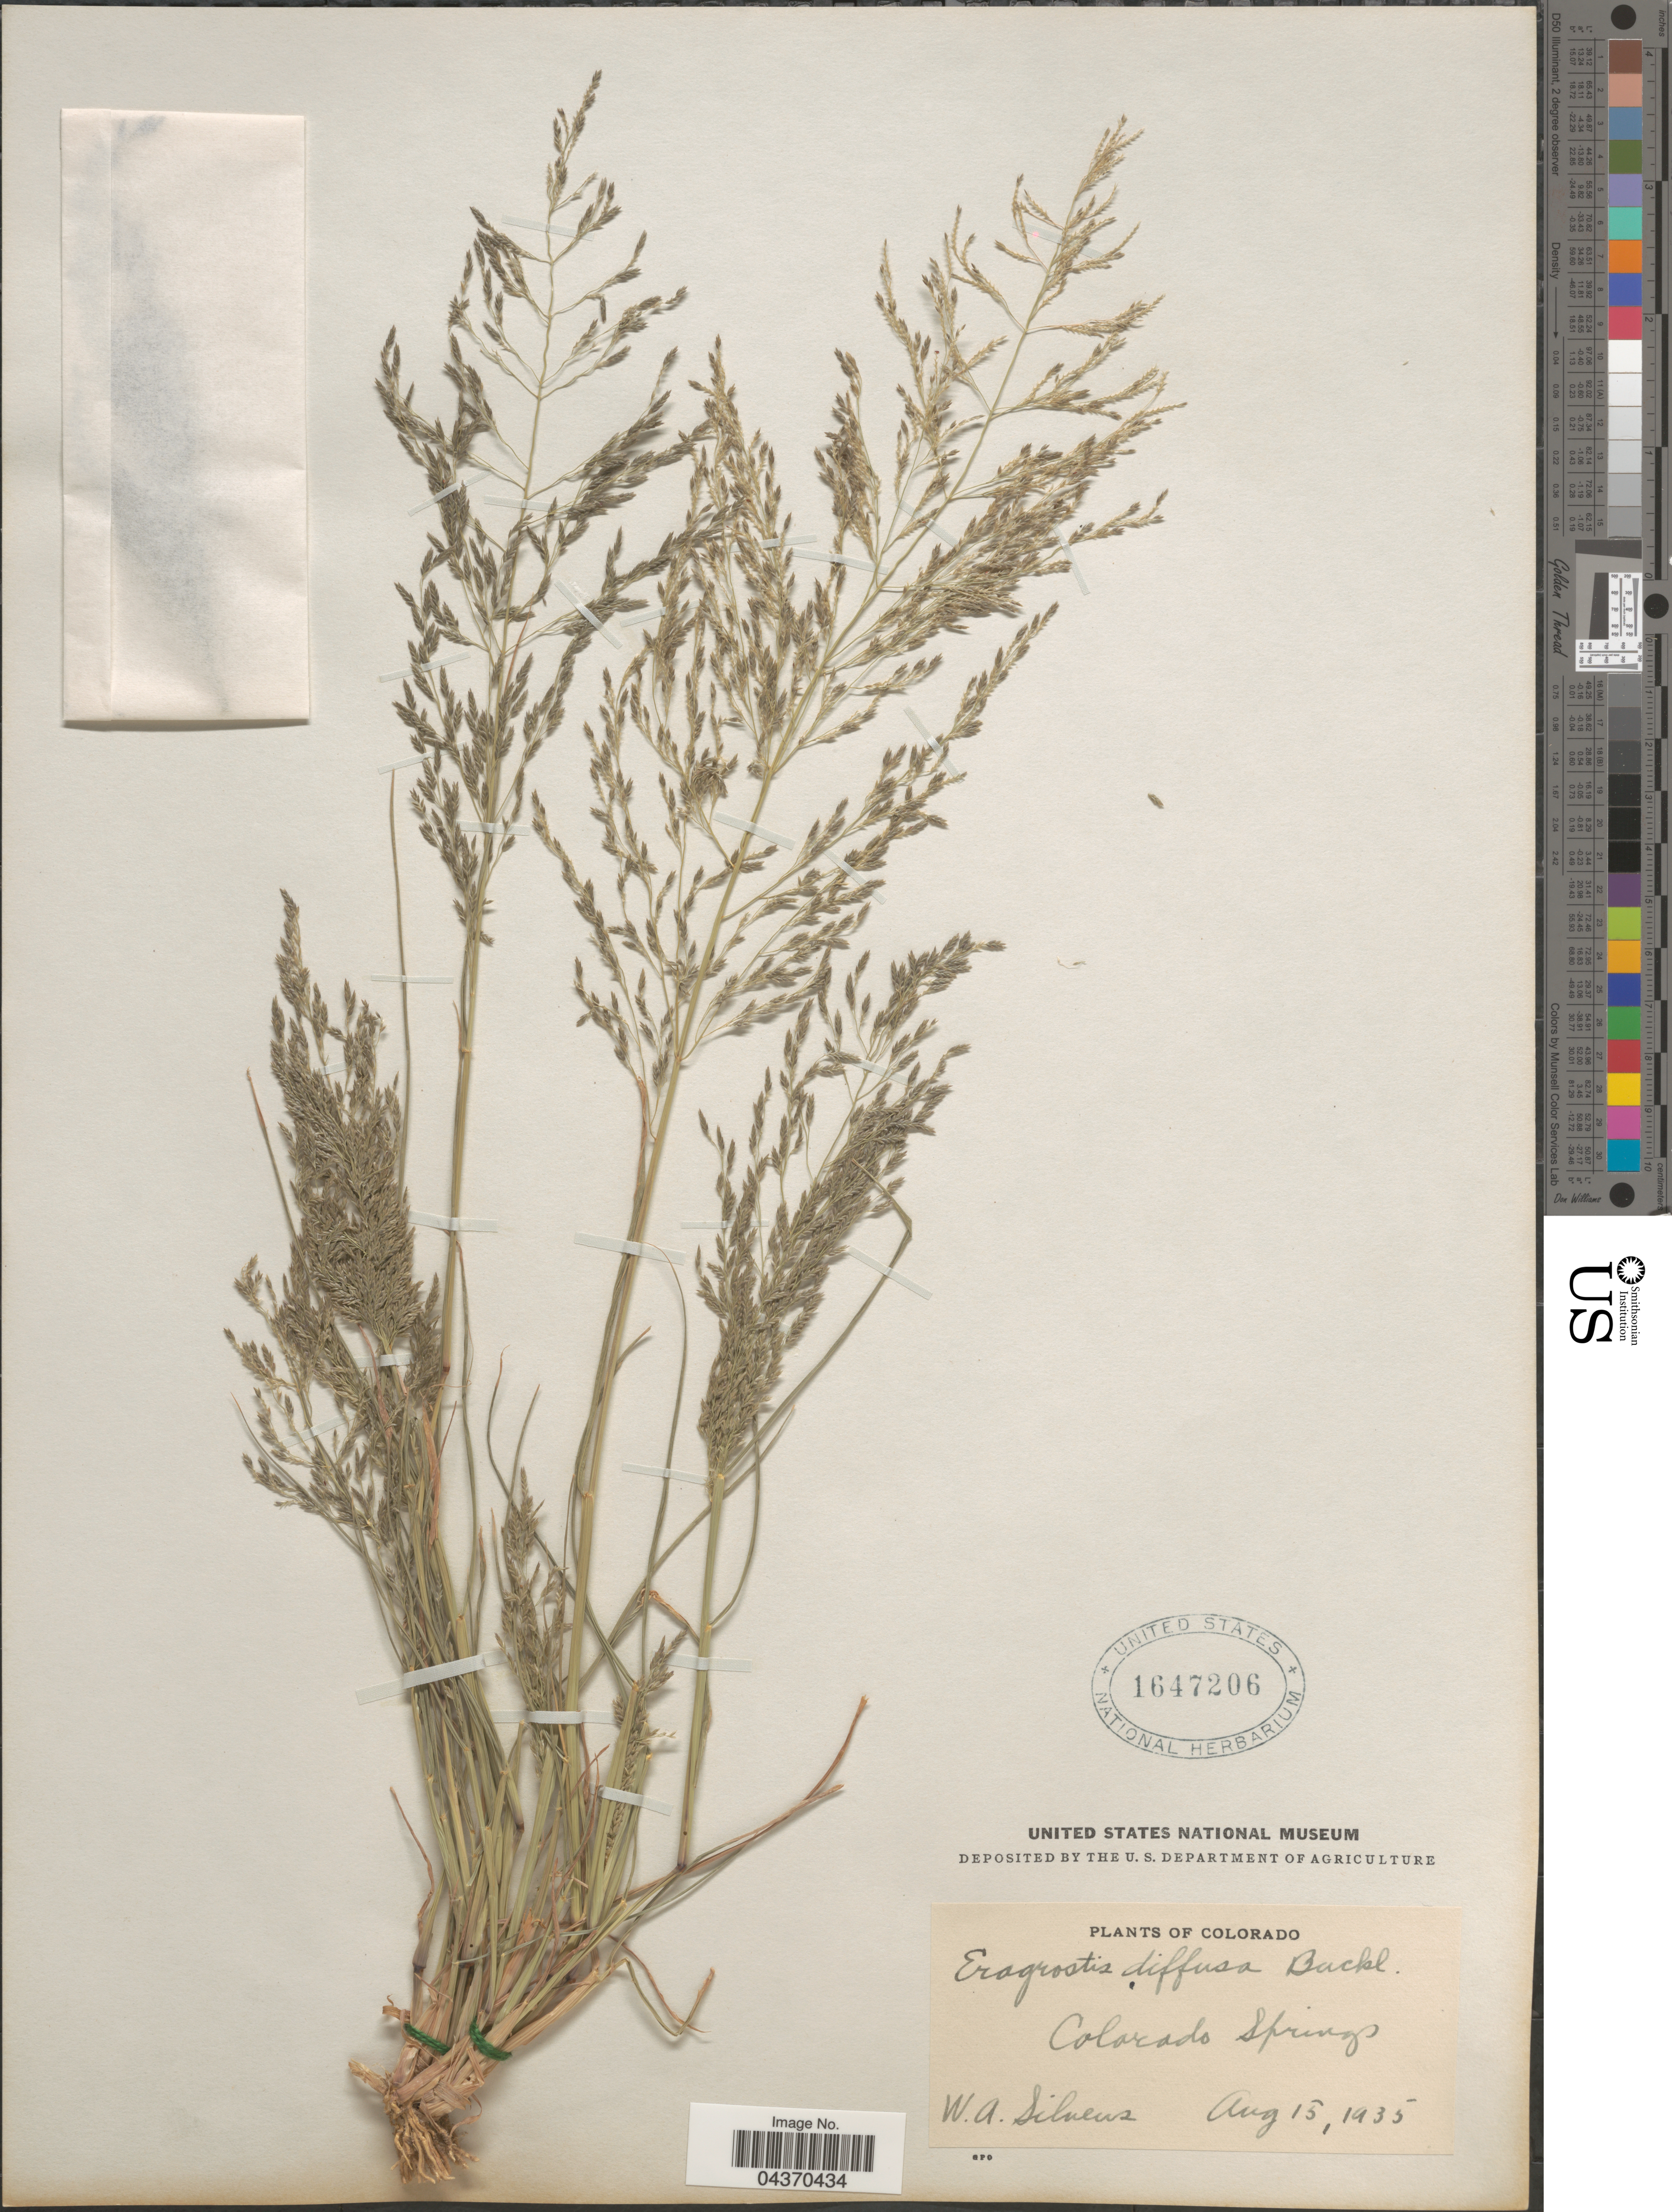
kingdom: Plantae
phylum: Tracheophyta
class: Liliopsida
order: Poales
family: Poaceae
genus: Eragrostis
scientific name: Eragrostis pectinacea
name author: (Michx.) Nees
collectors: W. Silveus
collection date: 1935-08-15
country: United States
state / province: Colorado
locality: Colorado Springs.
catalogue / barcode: US 1647206